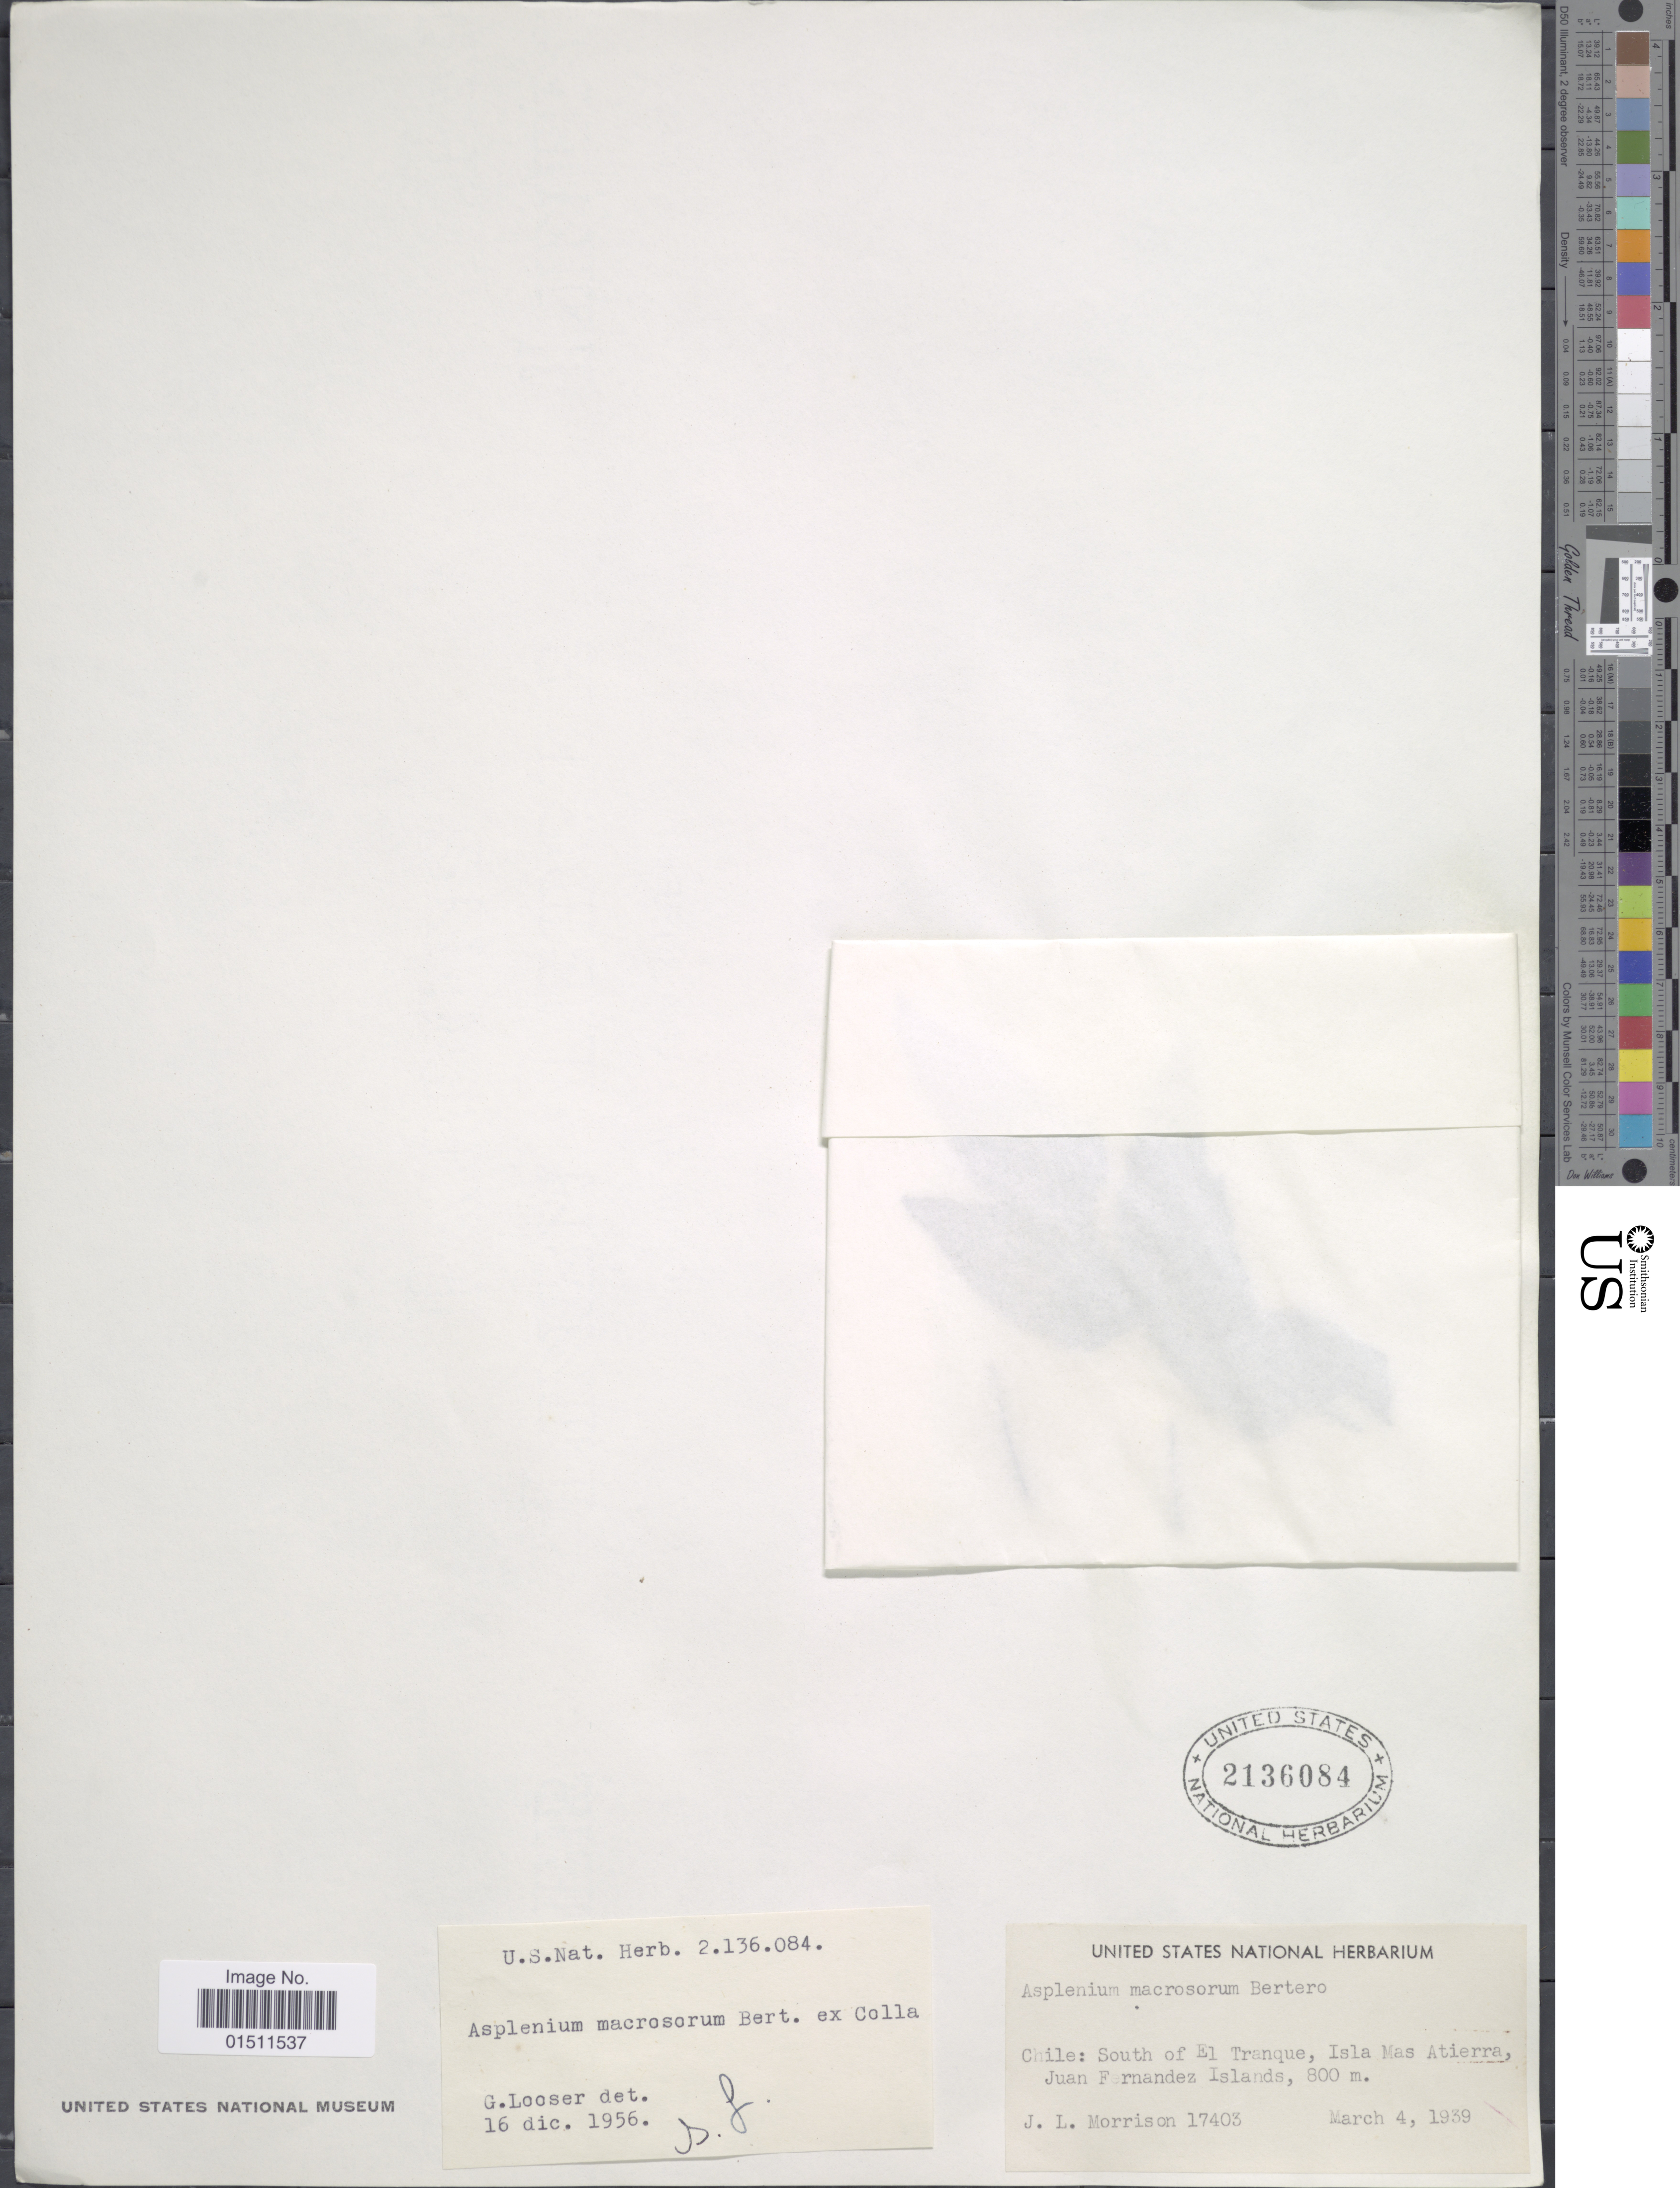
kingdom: Plantae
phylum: Tracheophyta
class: Polypodiopsida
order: Polypodiales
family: Aspleniaceae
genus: Asplenium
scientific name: Asplenium macrosorum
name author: Bertero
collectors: J. L. Morrison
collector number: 17403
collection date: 1939-03-04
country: Chile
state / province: Valparaíso (V)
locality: South of El Tranque, Isla Mas Atierra, Juan Fernandez Islands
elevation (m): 800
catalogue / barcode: US 2136084